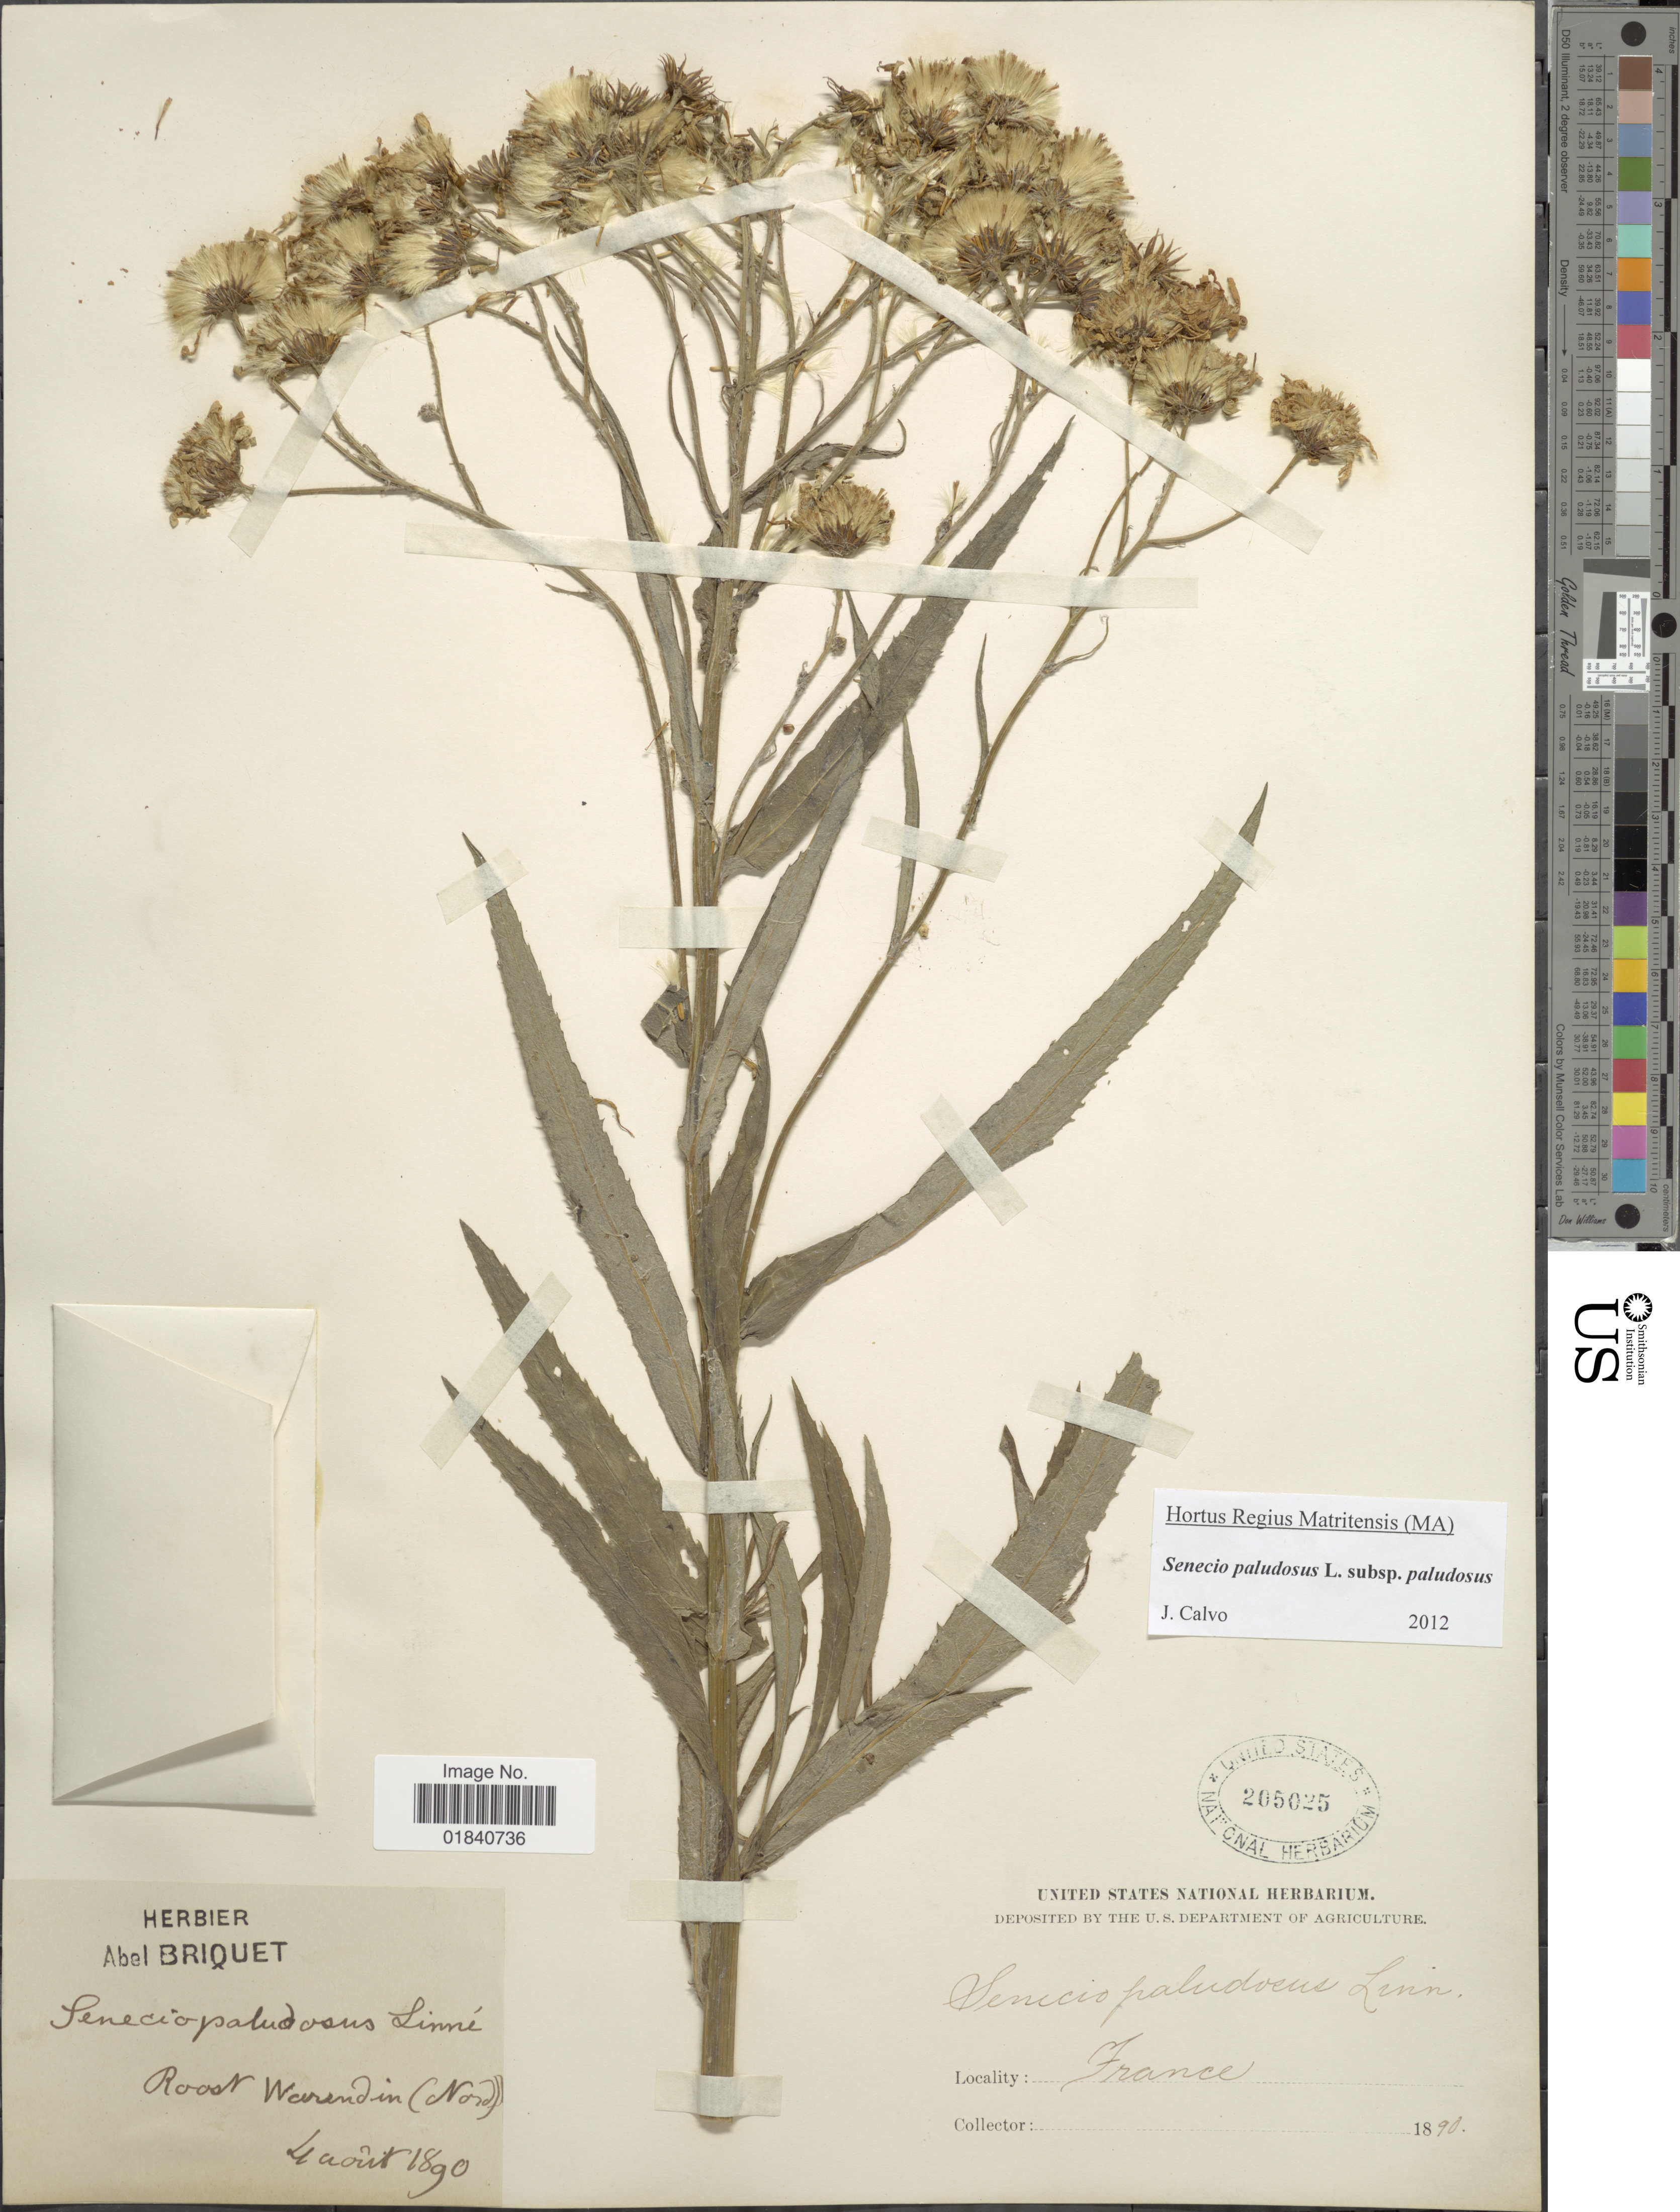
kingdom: Plantae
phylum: Tracheophyta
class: Magnoliopsida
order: Asterales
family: Asteraceae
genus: Senecio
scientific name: Senecio paludosus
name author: L.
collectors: ex herb. Abel Briquet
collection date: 1890-08-04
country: France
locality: Roost Warendin (Nord) [interpreted]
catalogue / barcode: US 205025